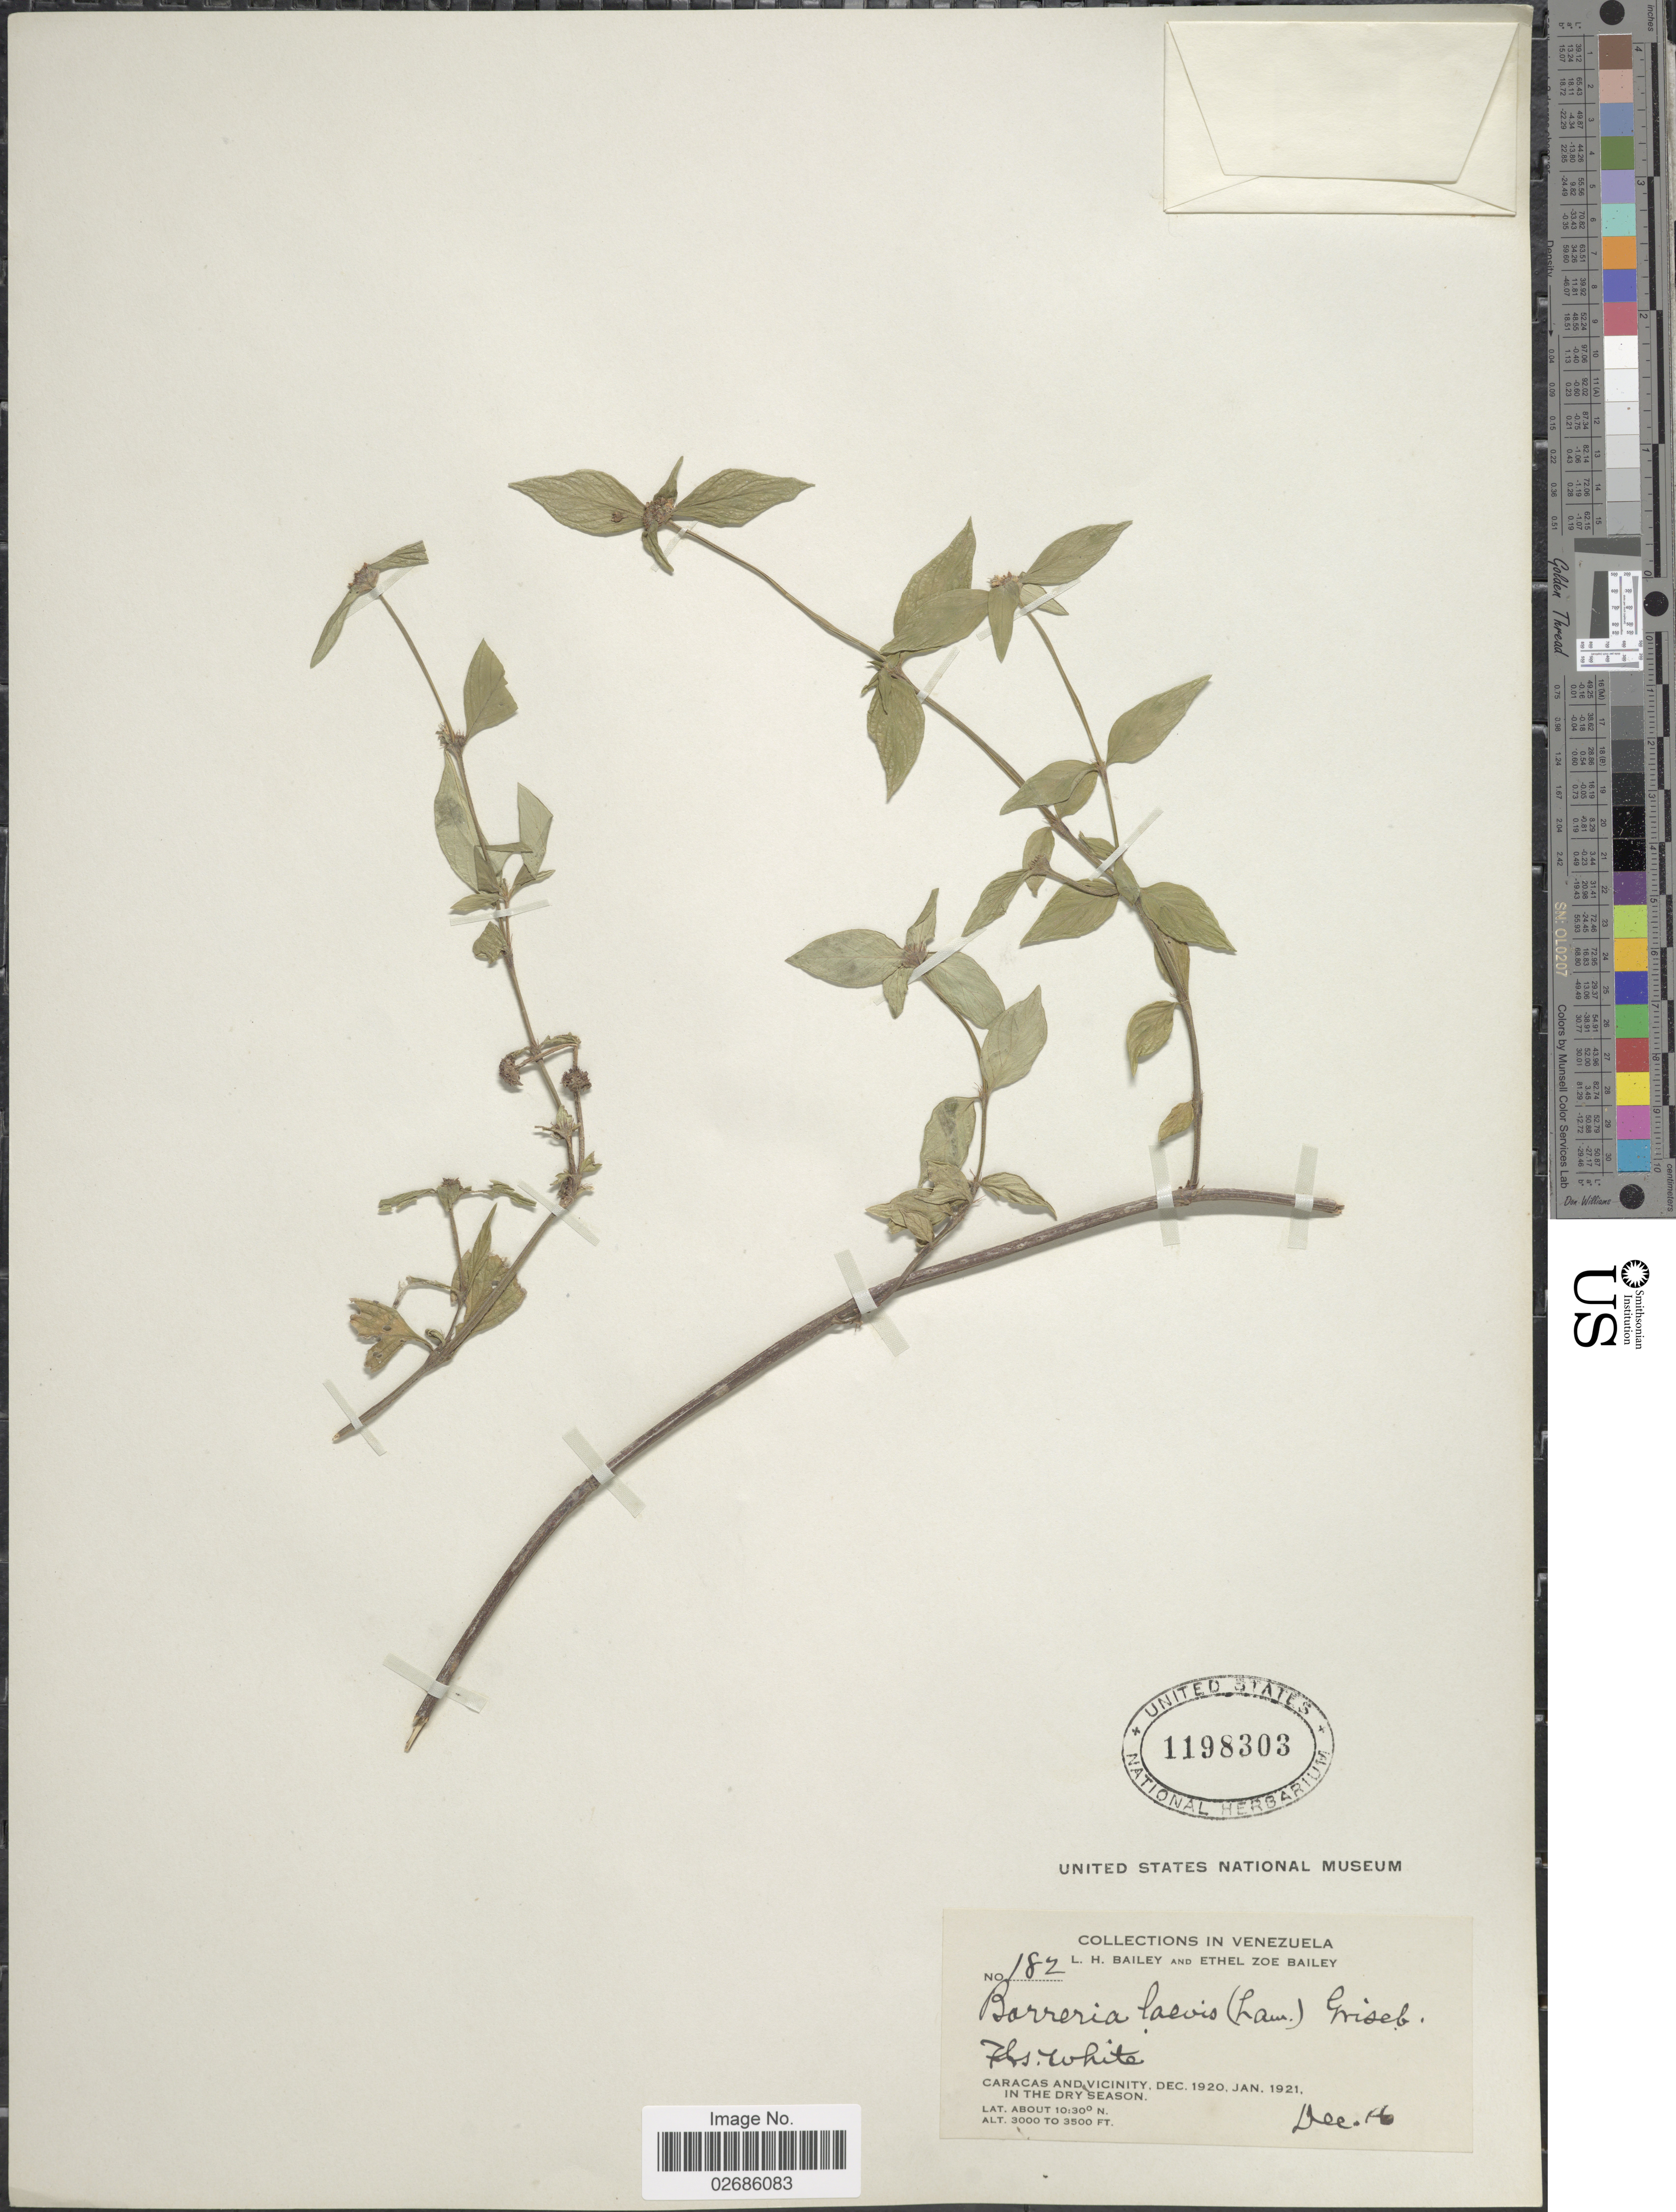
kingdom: Plantae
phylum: Tracheophyta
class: Magnoliopsida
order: Gentianales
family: Rubiaceae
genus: Borreria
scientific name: Borreria assurgens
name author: (Ruiz & Pav.) Griseb.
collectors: L. H. Bailey & E. Z. Bailey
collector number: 182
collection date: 1920-12-14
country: Venezuela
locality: Caracas and vicinity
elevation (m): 914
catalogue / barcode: US 1198303